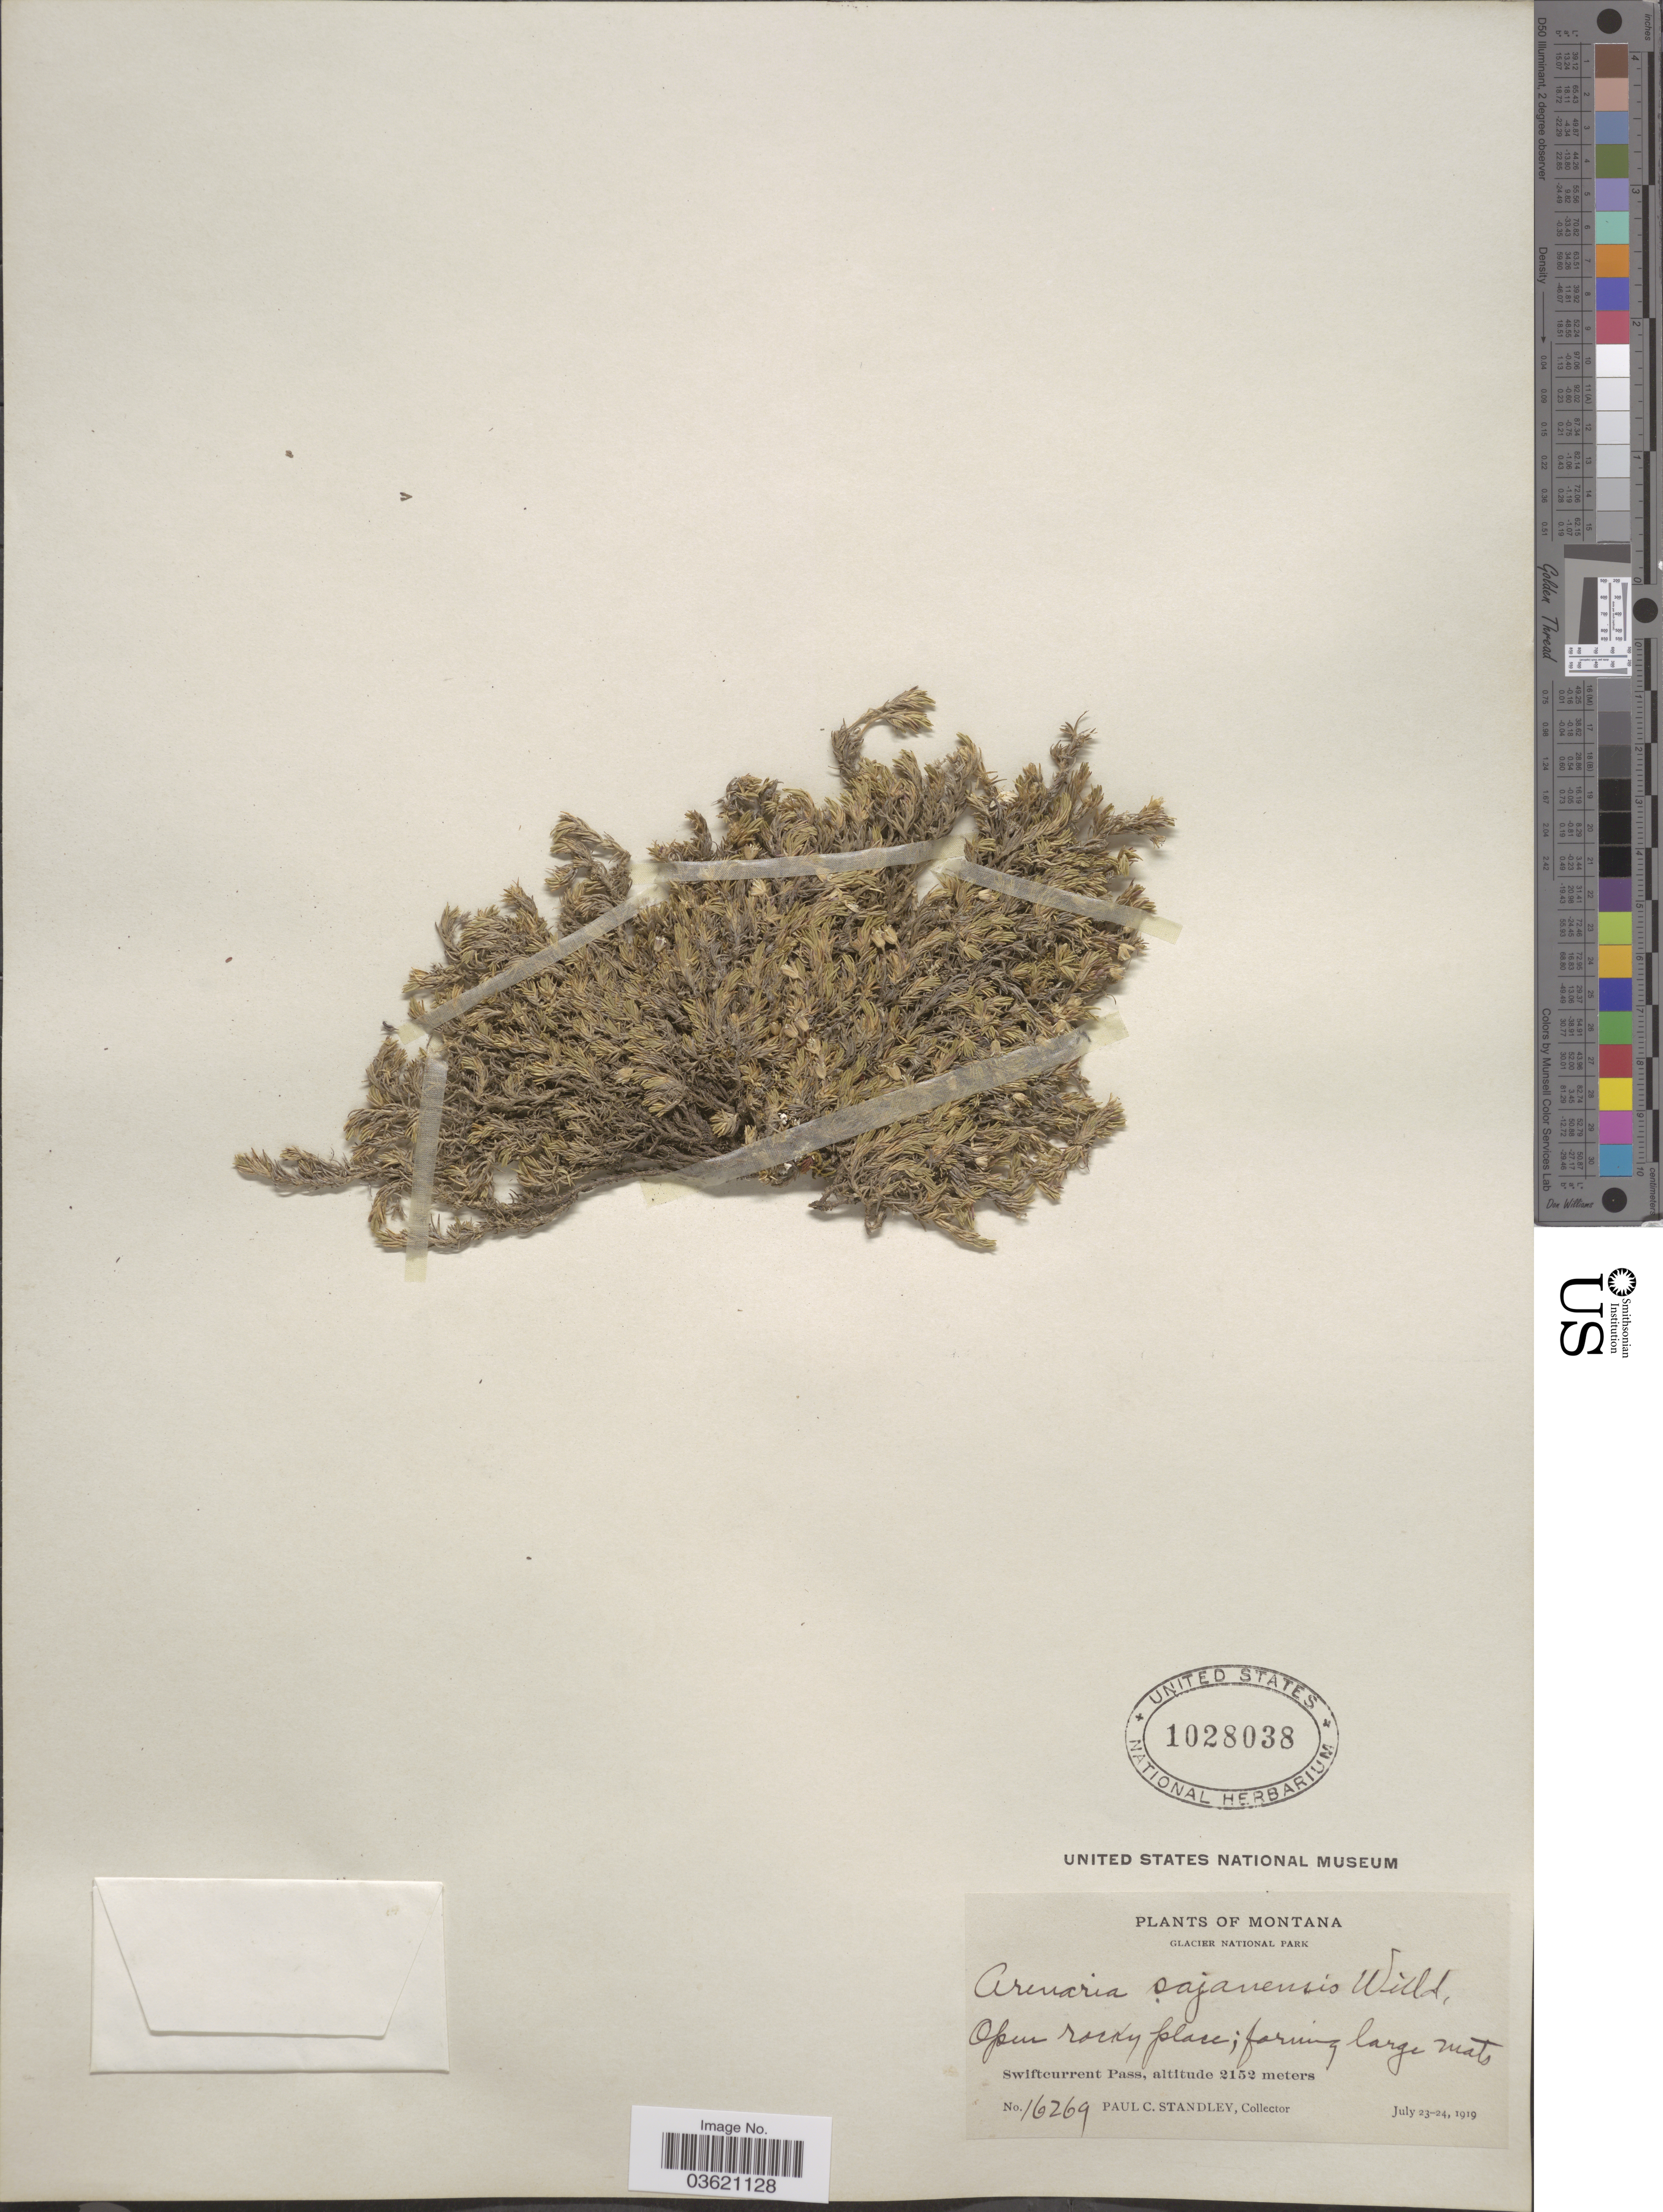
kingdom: Plantae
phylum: Tracheophyta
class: Magnoliopsida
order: Caryophyllales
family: Caryophyllaceae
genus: Cherleria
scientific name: Cherleria obtusiloba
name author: (Rydb.) A.J. Moore & Dillenb.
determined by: Strong, M. T., (US), Smithsonian Institution - National Museum of Natural History (UNITED STATES)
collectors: P. C. Standley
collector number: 16269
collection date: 1919-07-23/1919-07-24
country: United States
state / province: Montana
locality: Glacier National Park. Swiftcurrent Pass.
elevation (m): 2152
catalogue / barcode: US 1028038